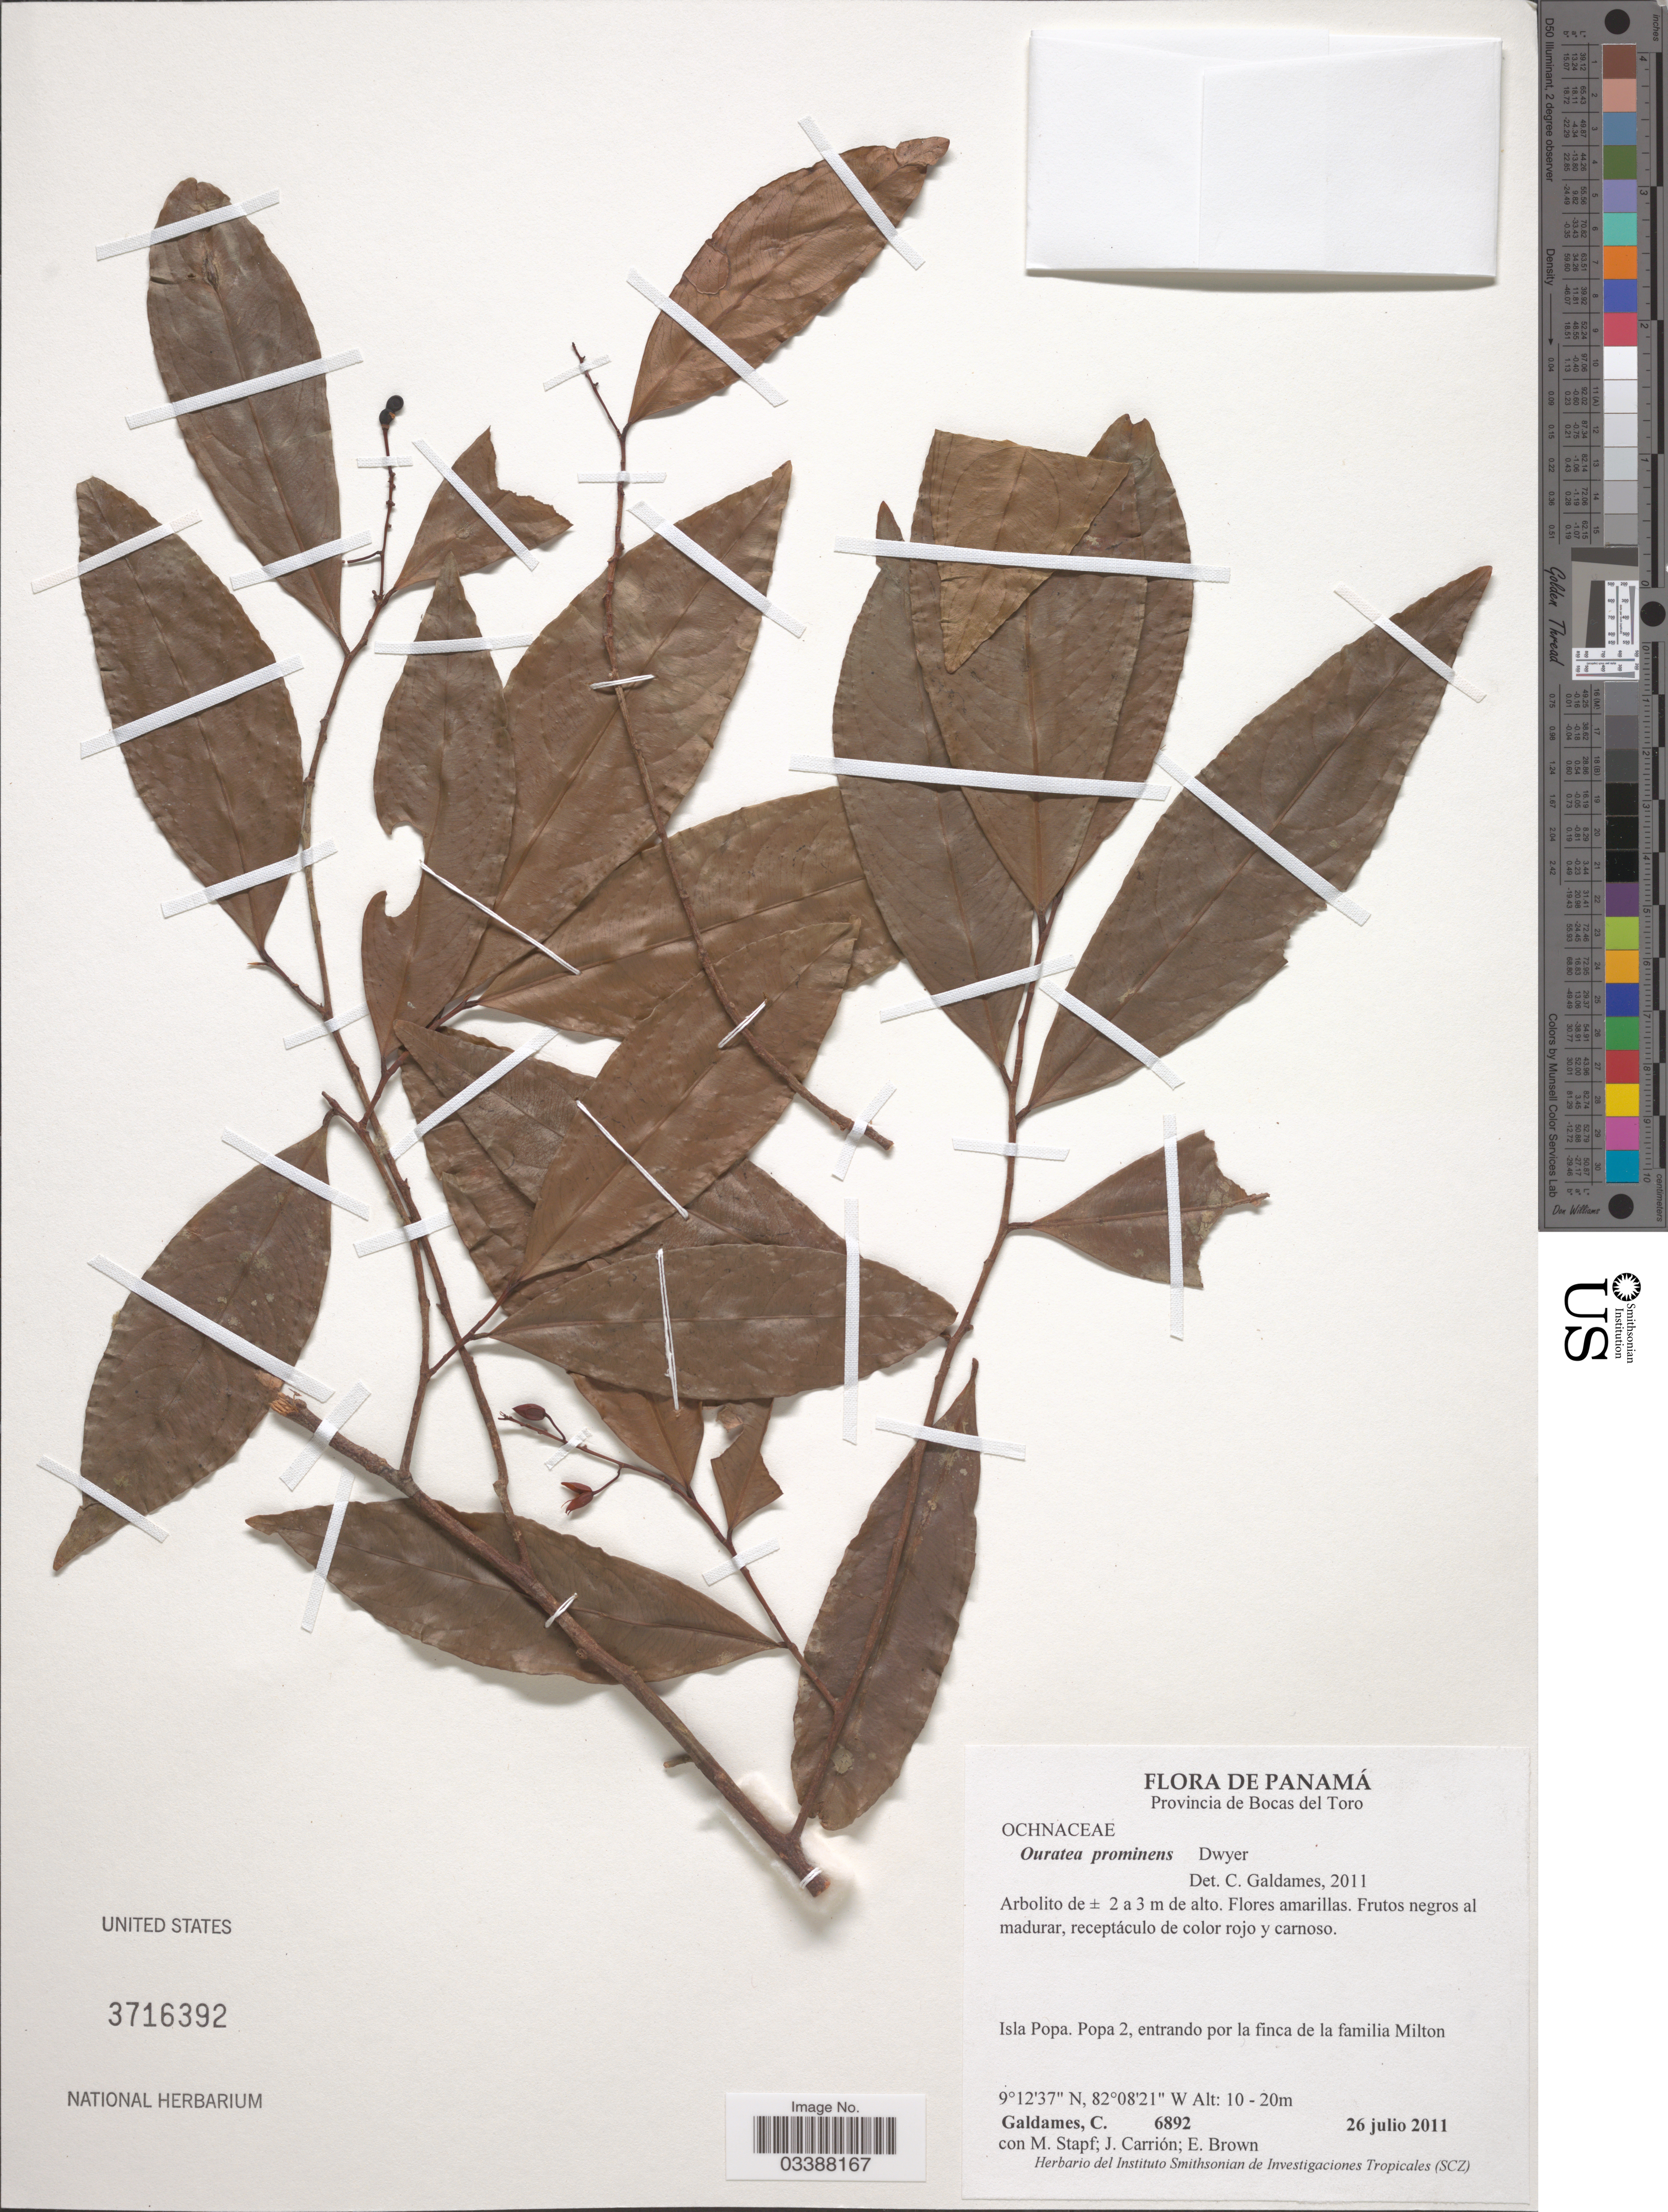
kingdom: Plantae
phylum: Tracheophyta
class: Magnoliopsida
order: Malpighiales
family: Ochnaceae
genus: Ouratea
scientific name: Ouratea prominens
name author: Dwyer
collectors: C. Galdames, M. Stapf, J. F. Carrión & E. Brown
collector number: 6892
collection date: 2011-07-26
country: Panama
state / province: Bocas del Toro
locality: Isla Popa. Popa 2, entrando por la finca de la familia Milton.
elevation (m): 10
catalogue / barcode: US 3716392